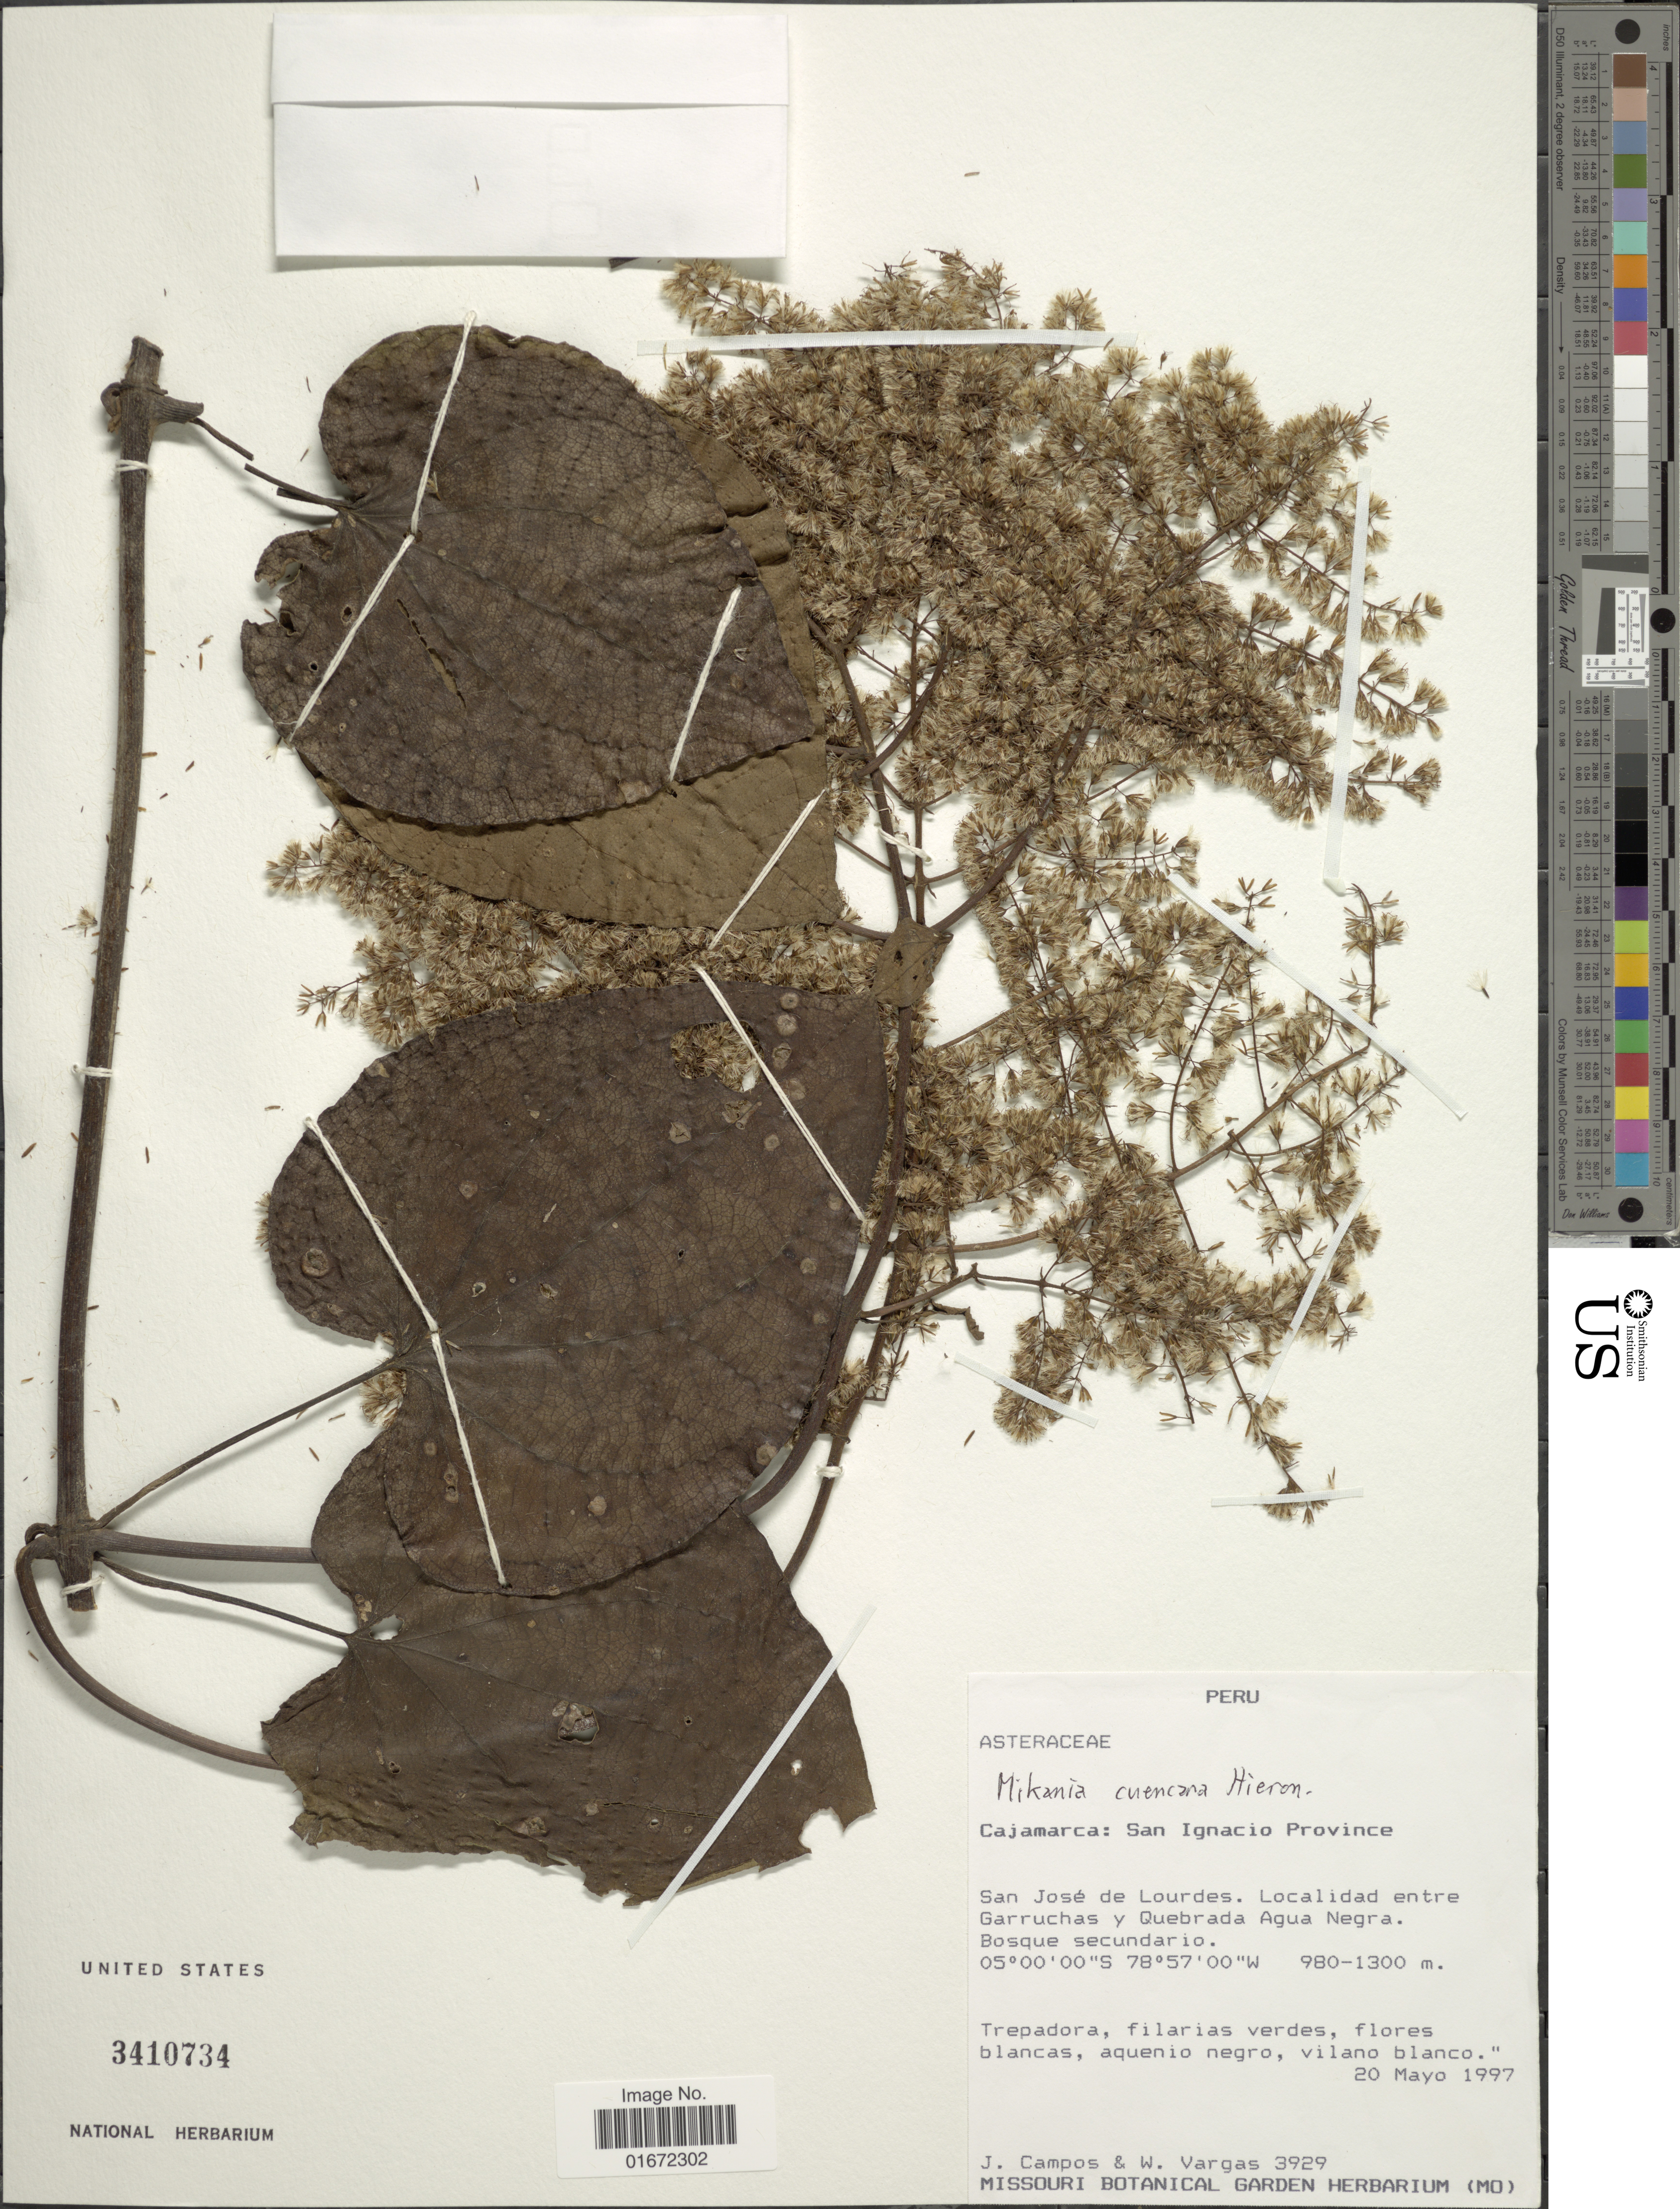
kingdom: Plantae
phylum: Tracheophyta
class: Magnoliopsida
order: Asterales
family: Asteraceae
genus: Mikania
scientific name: Mikania cuzcoensis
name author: W.C. Holmes & McDaniel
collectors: J. Campos & W. Vargas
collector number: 3929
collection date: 1997-05-20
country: Peru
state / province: Cajamarca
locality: Cajamarca: San Ignacio Province. San José de Lourdes. Localidad entre Garruchas y Quebrada Agua Negra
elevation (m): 980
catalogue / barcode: US 3410734